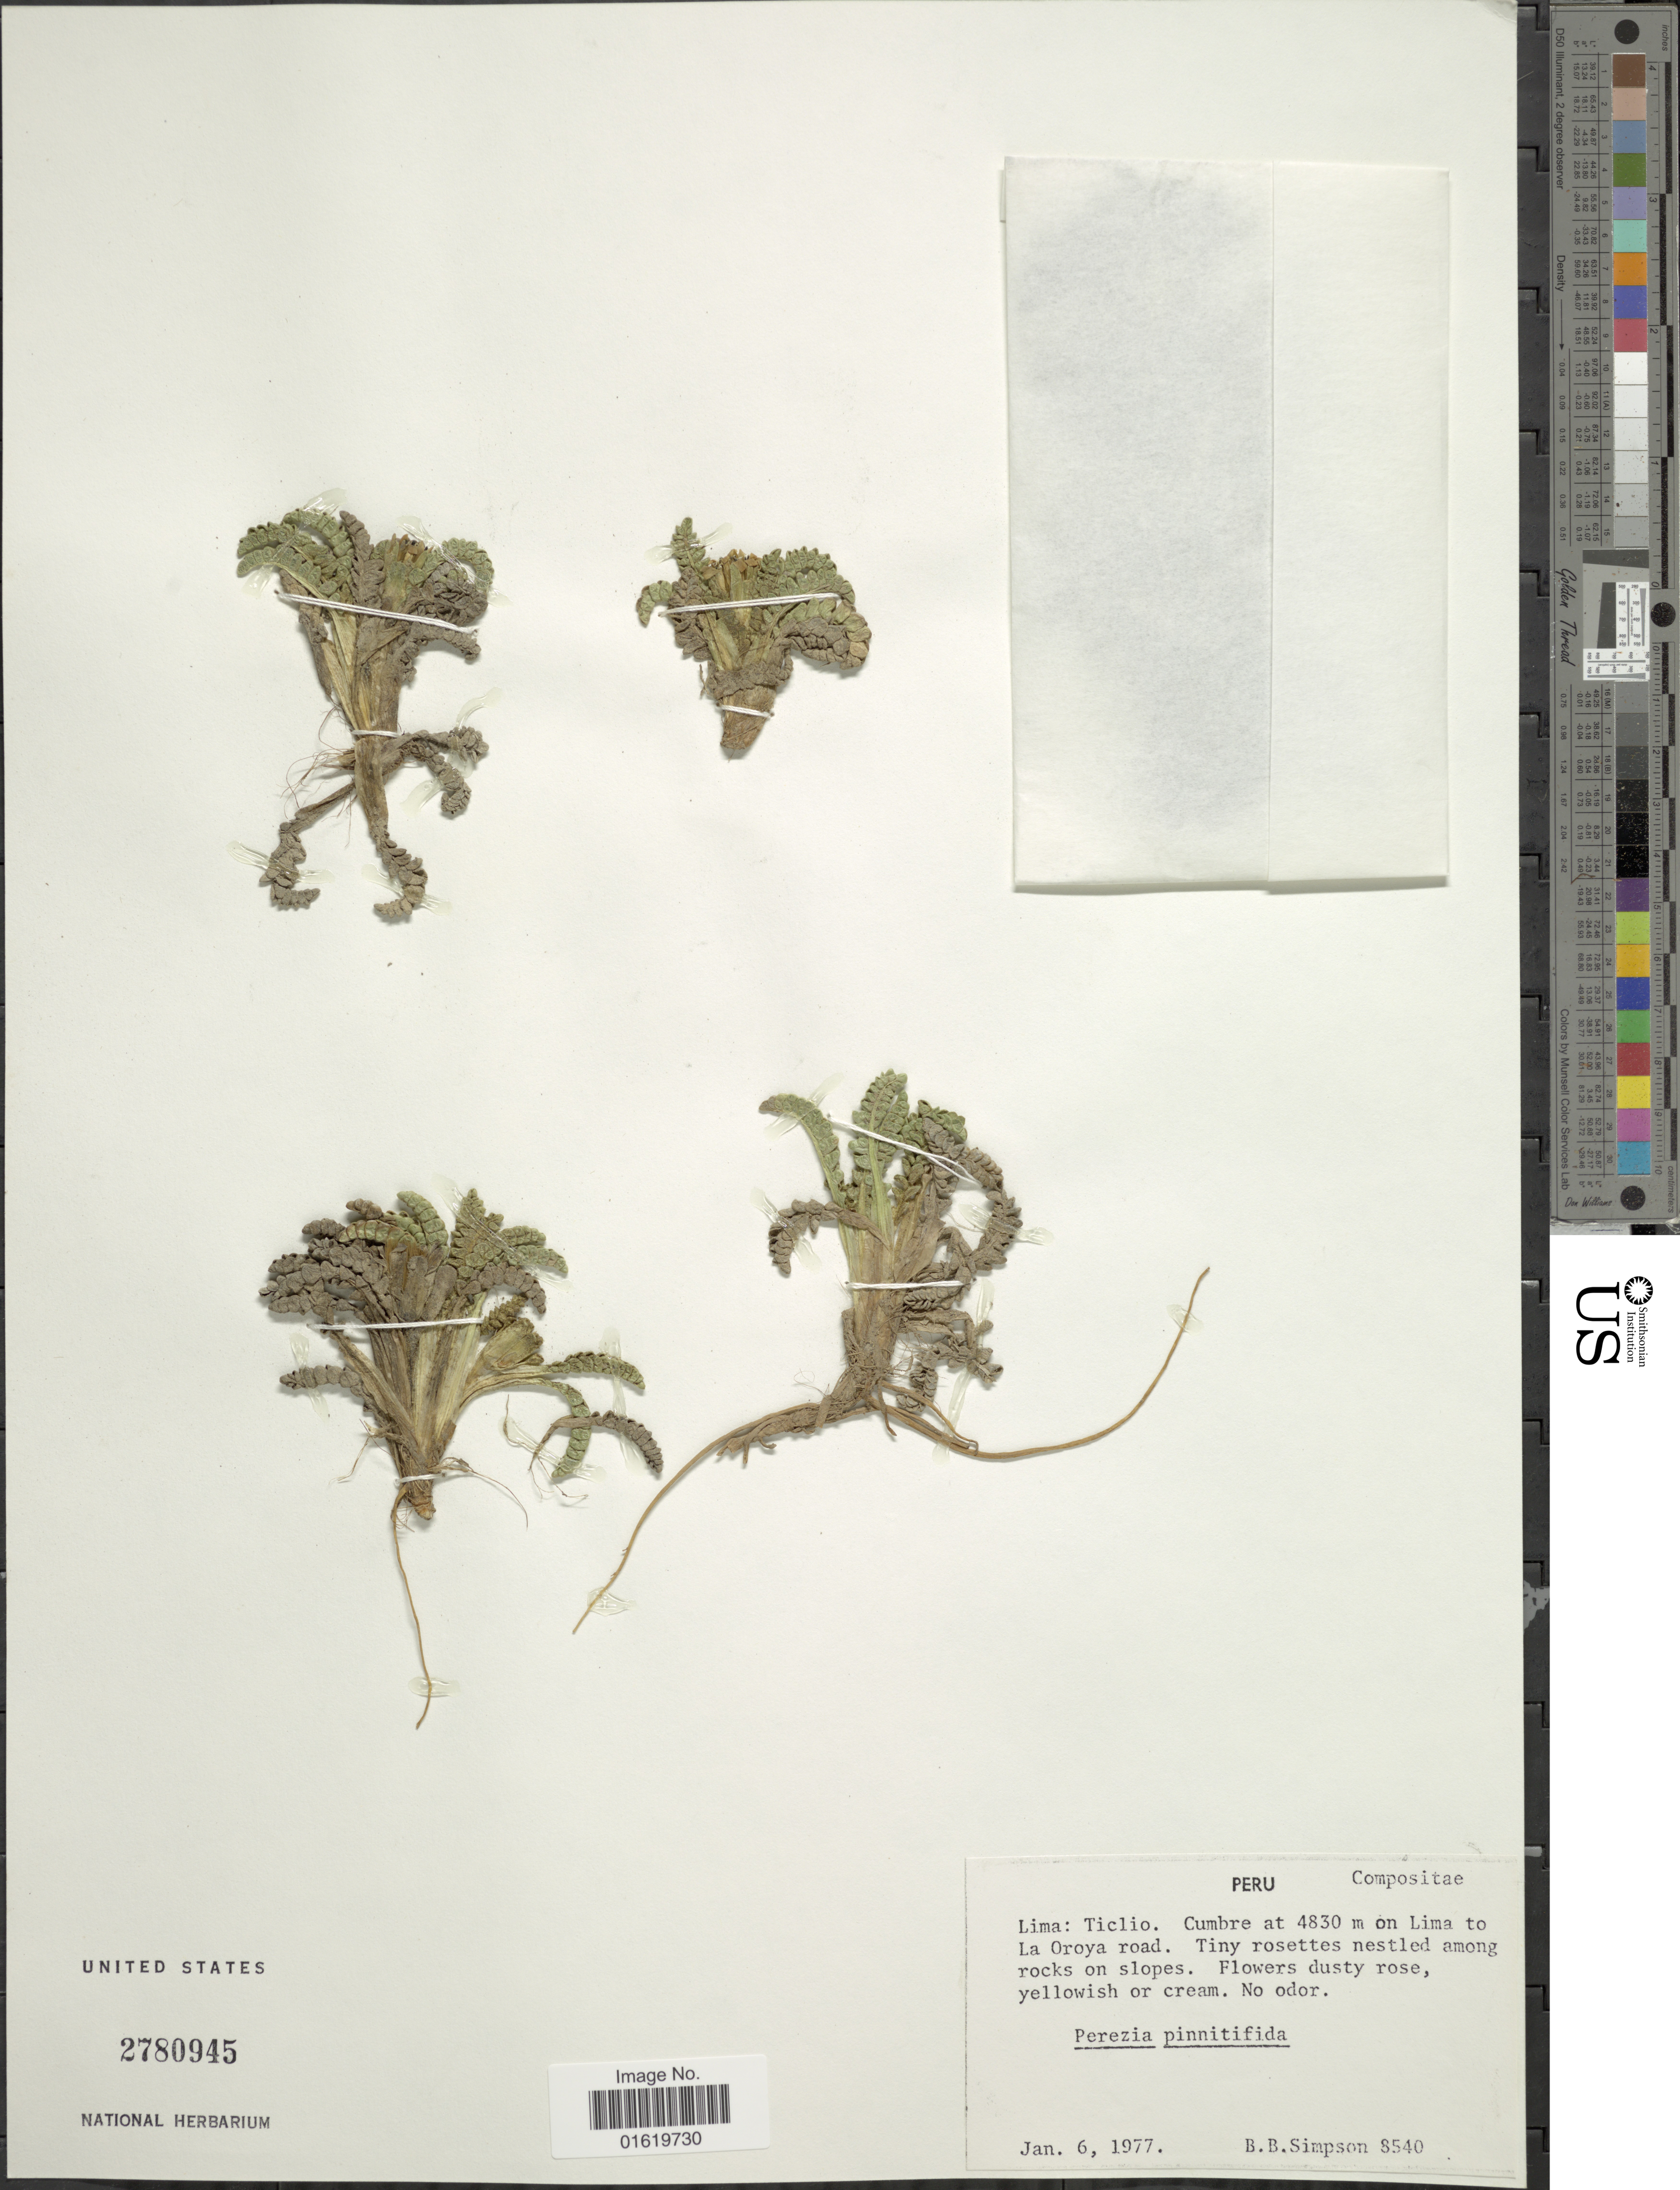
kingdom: Plantae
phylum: Tracheophyta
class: Magnoliopsida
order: Asterales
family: Asteraceae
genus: Perezia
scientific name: Perezia pinnatifida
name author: (Humb. & Bonpl.) Wedd.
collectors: B. B. Simpson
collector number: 8540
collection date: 1977-01-06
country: Peru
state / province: Lima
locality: Lima: Ticlio. Cumbre at 4830 m on Lima to La Oroya road.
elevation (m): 4830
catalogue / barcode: US 2780945